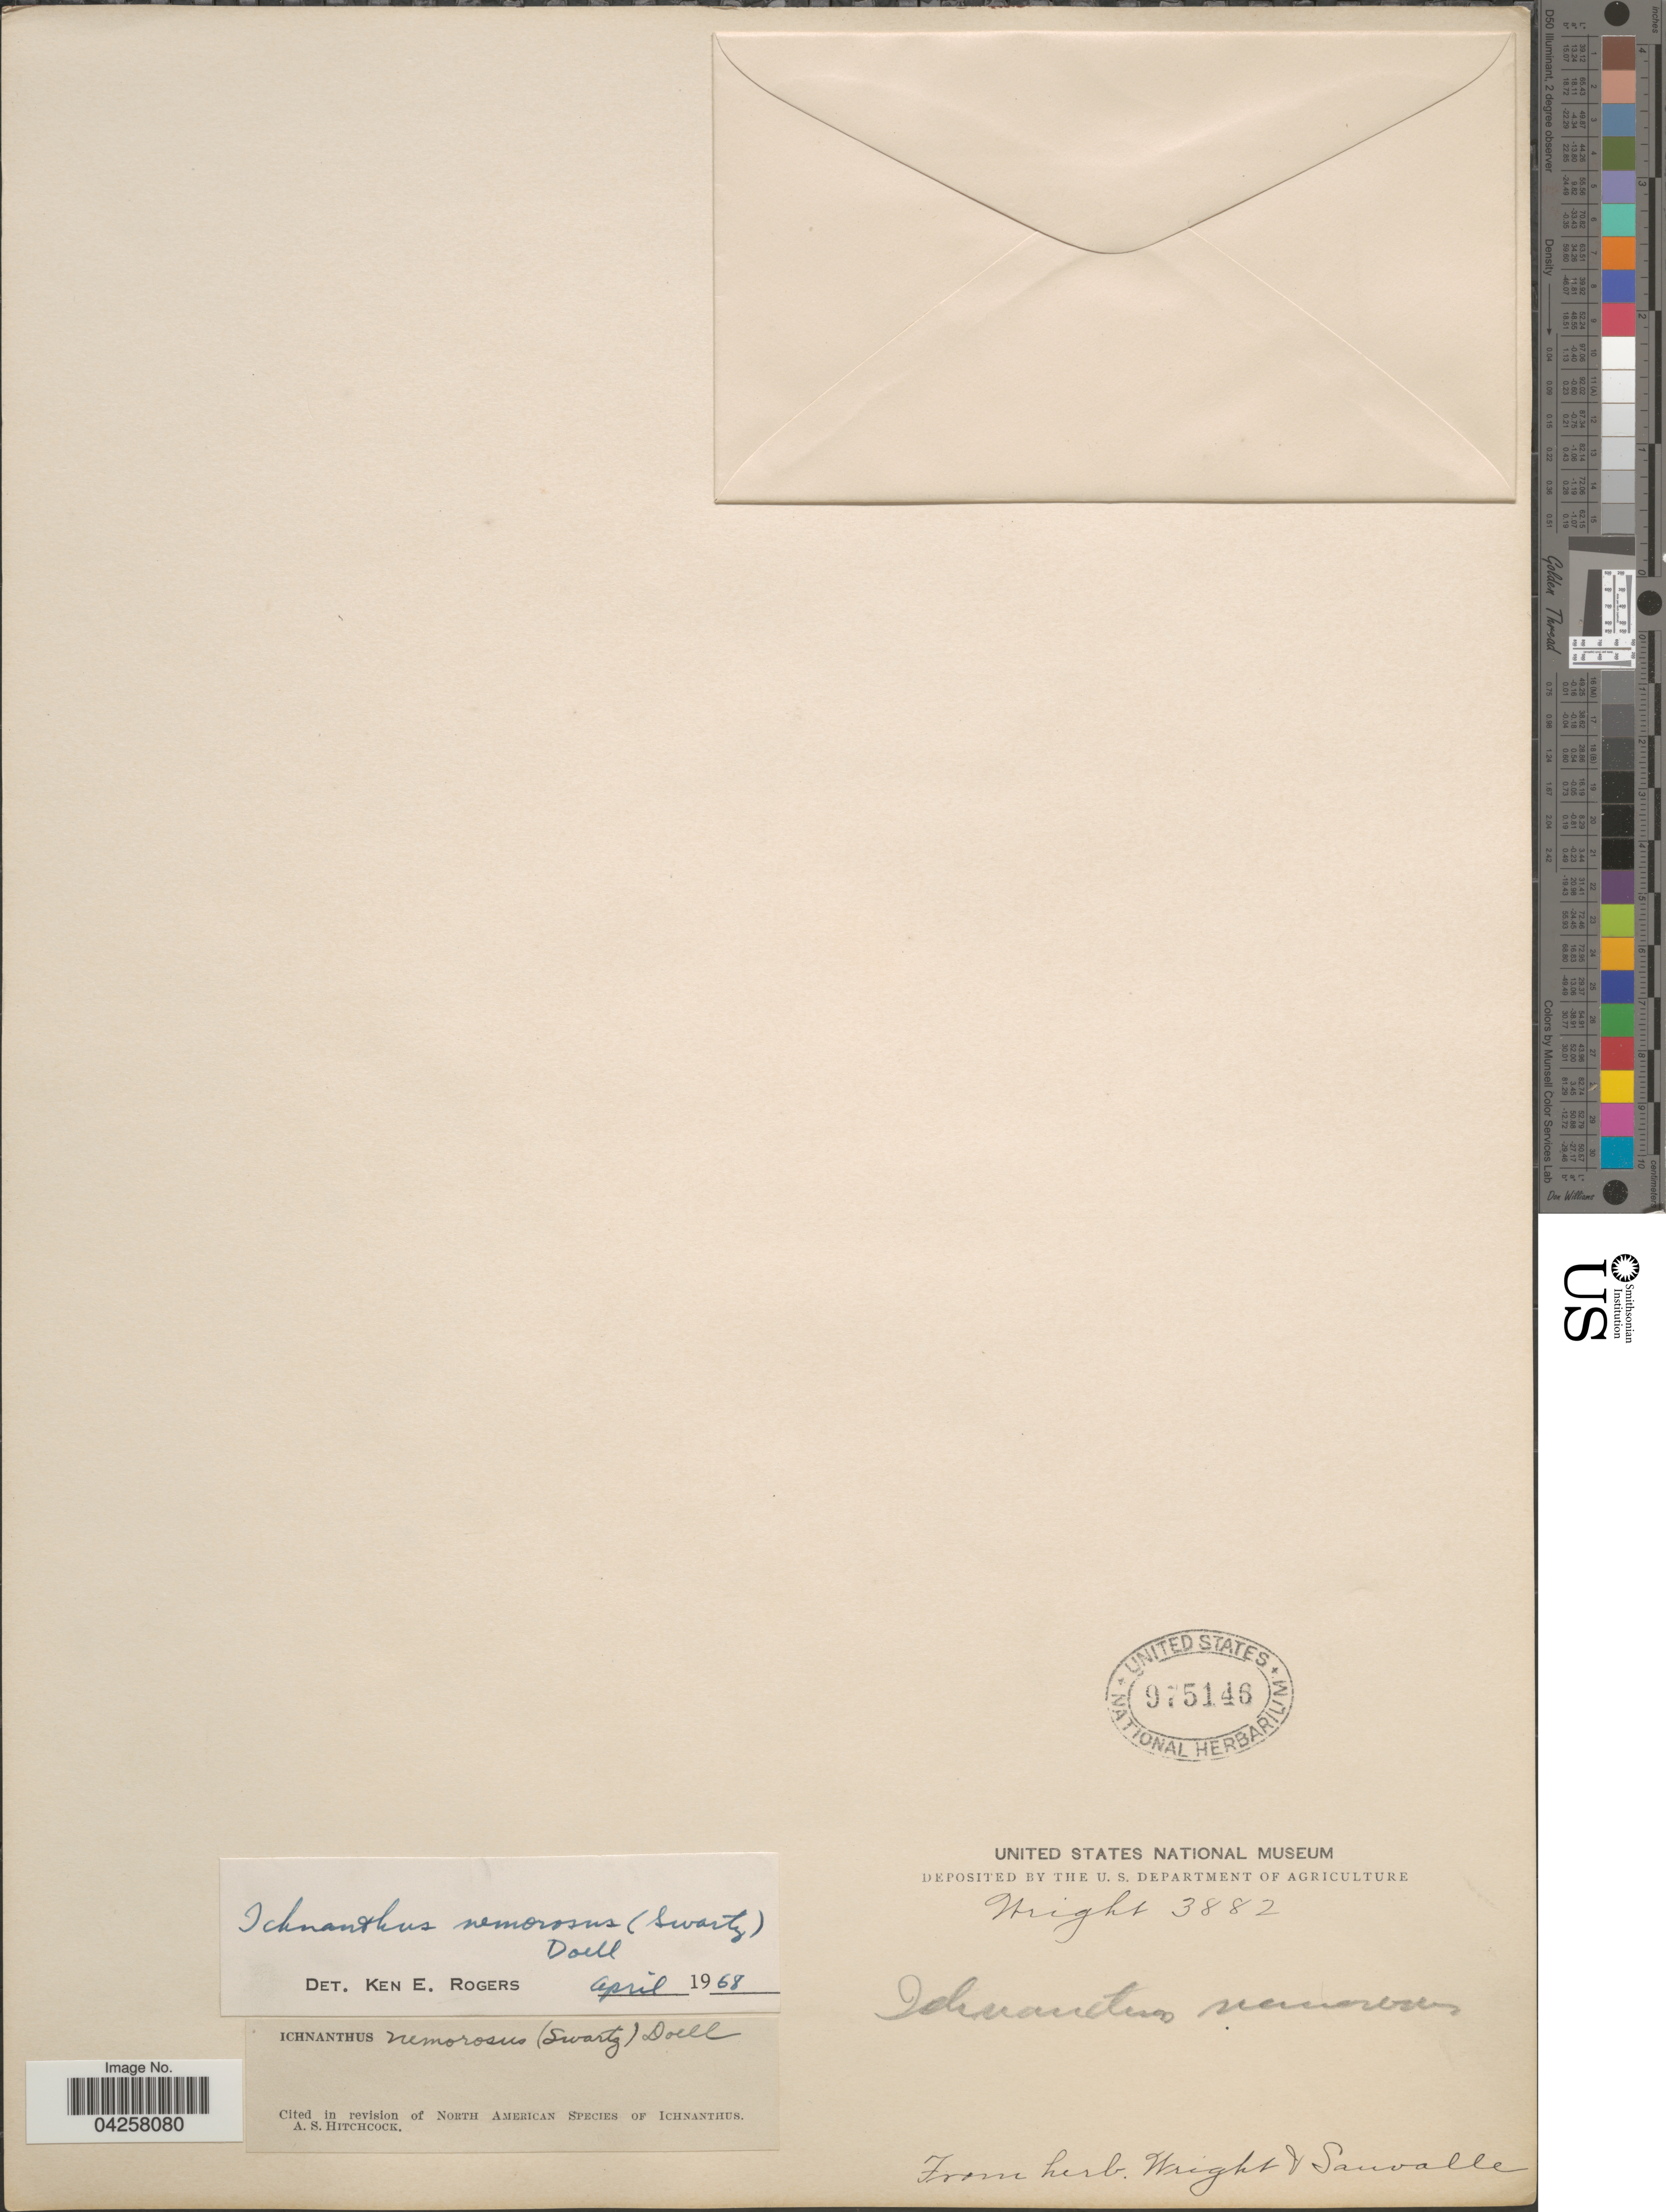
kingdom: Plantae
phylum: Tracheophyta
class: Liliopsida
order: Poales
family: Poaceae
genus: Ichnanthus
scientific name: Ichnanthus nemorosus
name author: (Sw.) Döll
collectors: Wright, --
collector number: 3882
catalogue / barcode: US 975146